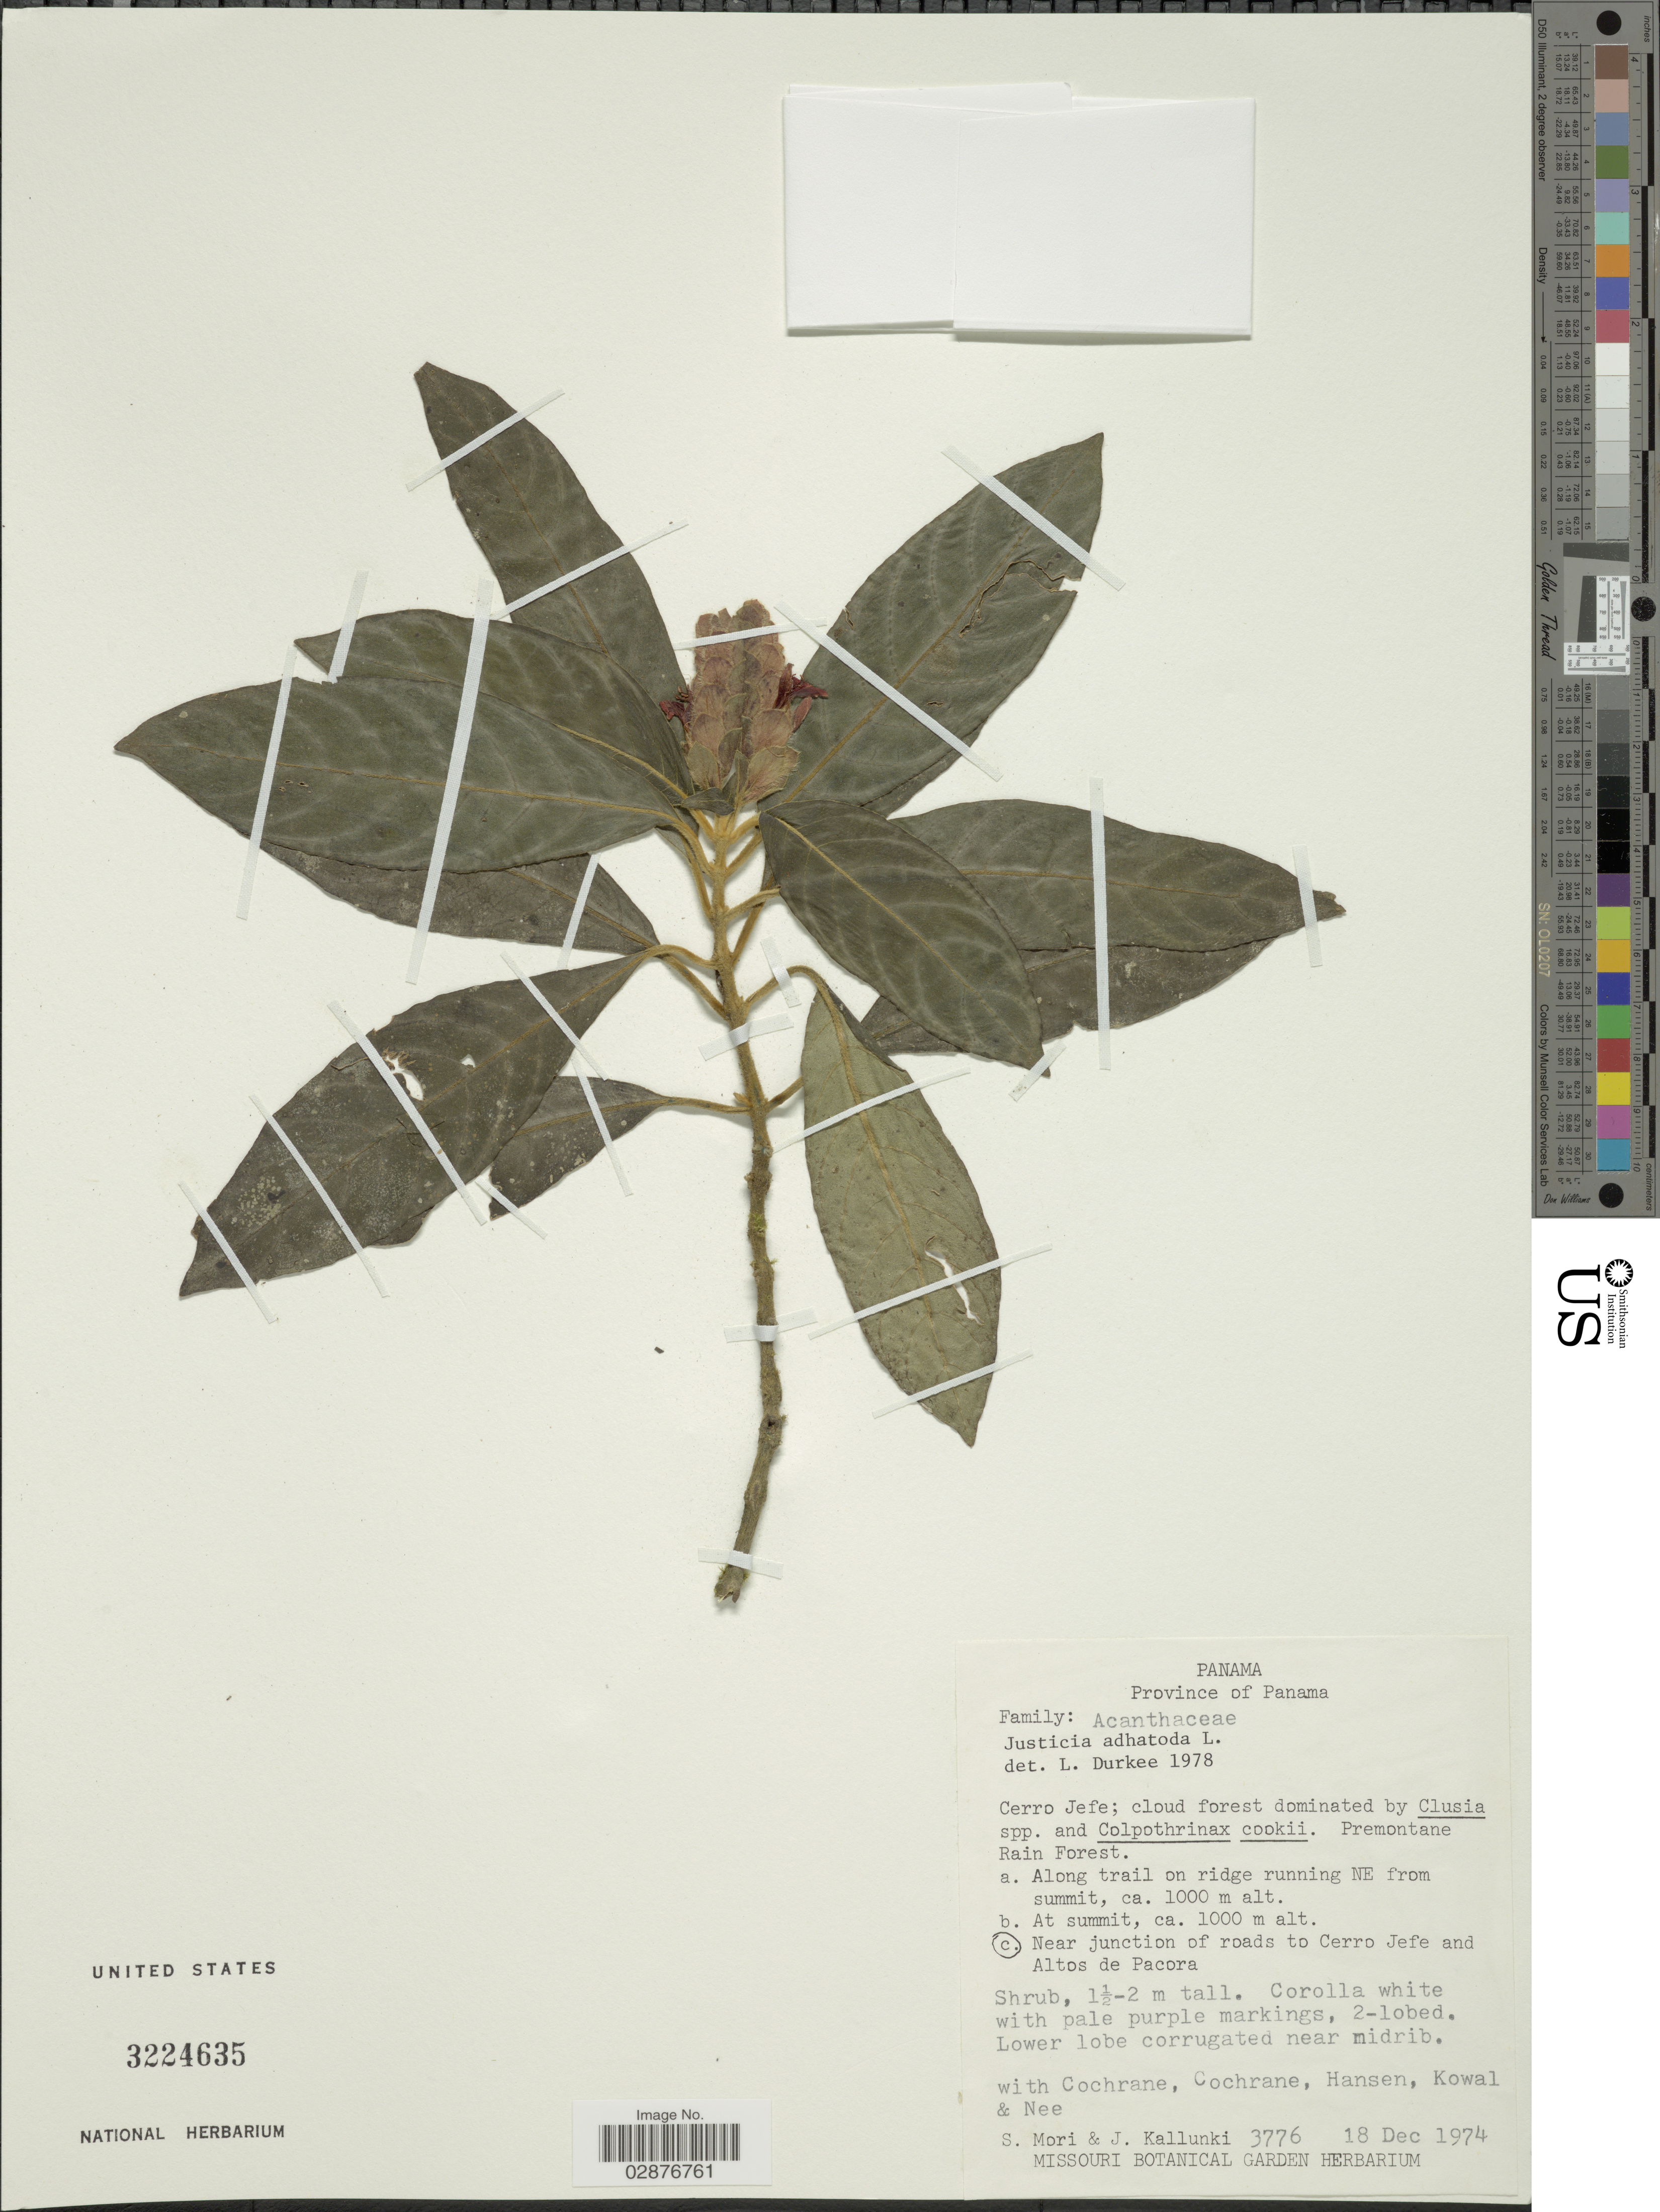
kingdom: Plantae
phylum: Tracheophyta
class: Magnoliopsida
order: Lamiales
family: Acanthaceae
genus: Justicia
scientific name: Justicia readii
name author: T.F. Daniel & Wassh.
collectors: S. Mori, J. Kallunki, Cochrane & Cochrane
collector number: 3776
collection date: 1974-12-18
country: Panama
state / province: Panamá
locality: Cerro Jefe; Near junction of roads to Cerro Jefe and Altos de Pacora.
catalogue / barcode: US 3224635